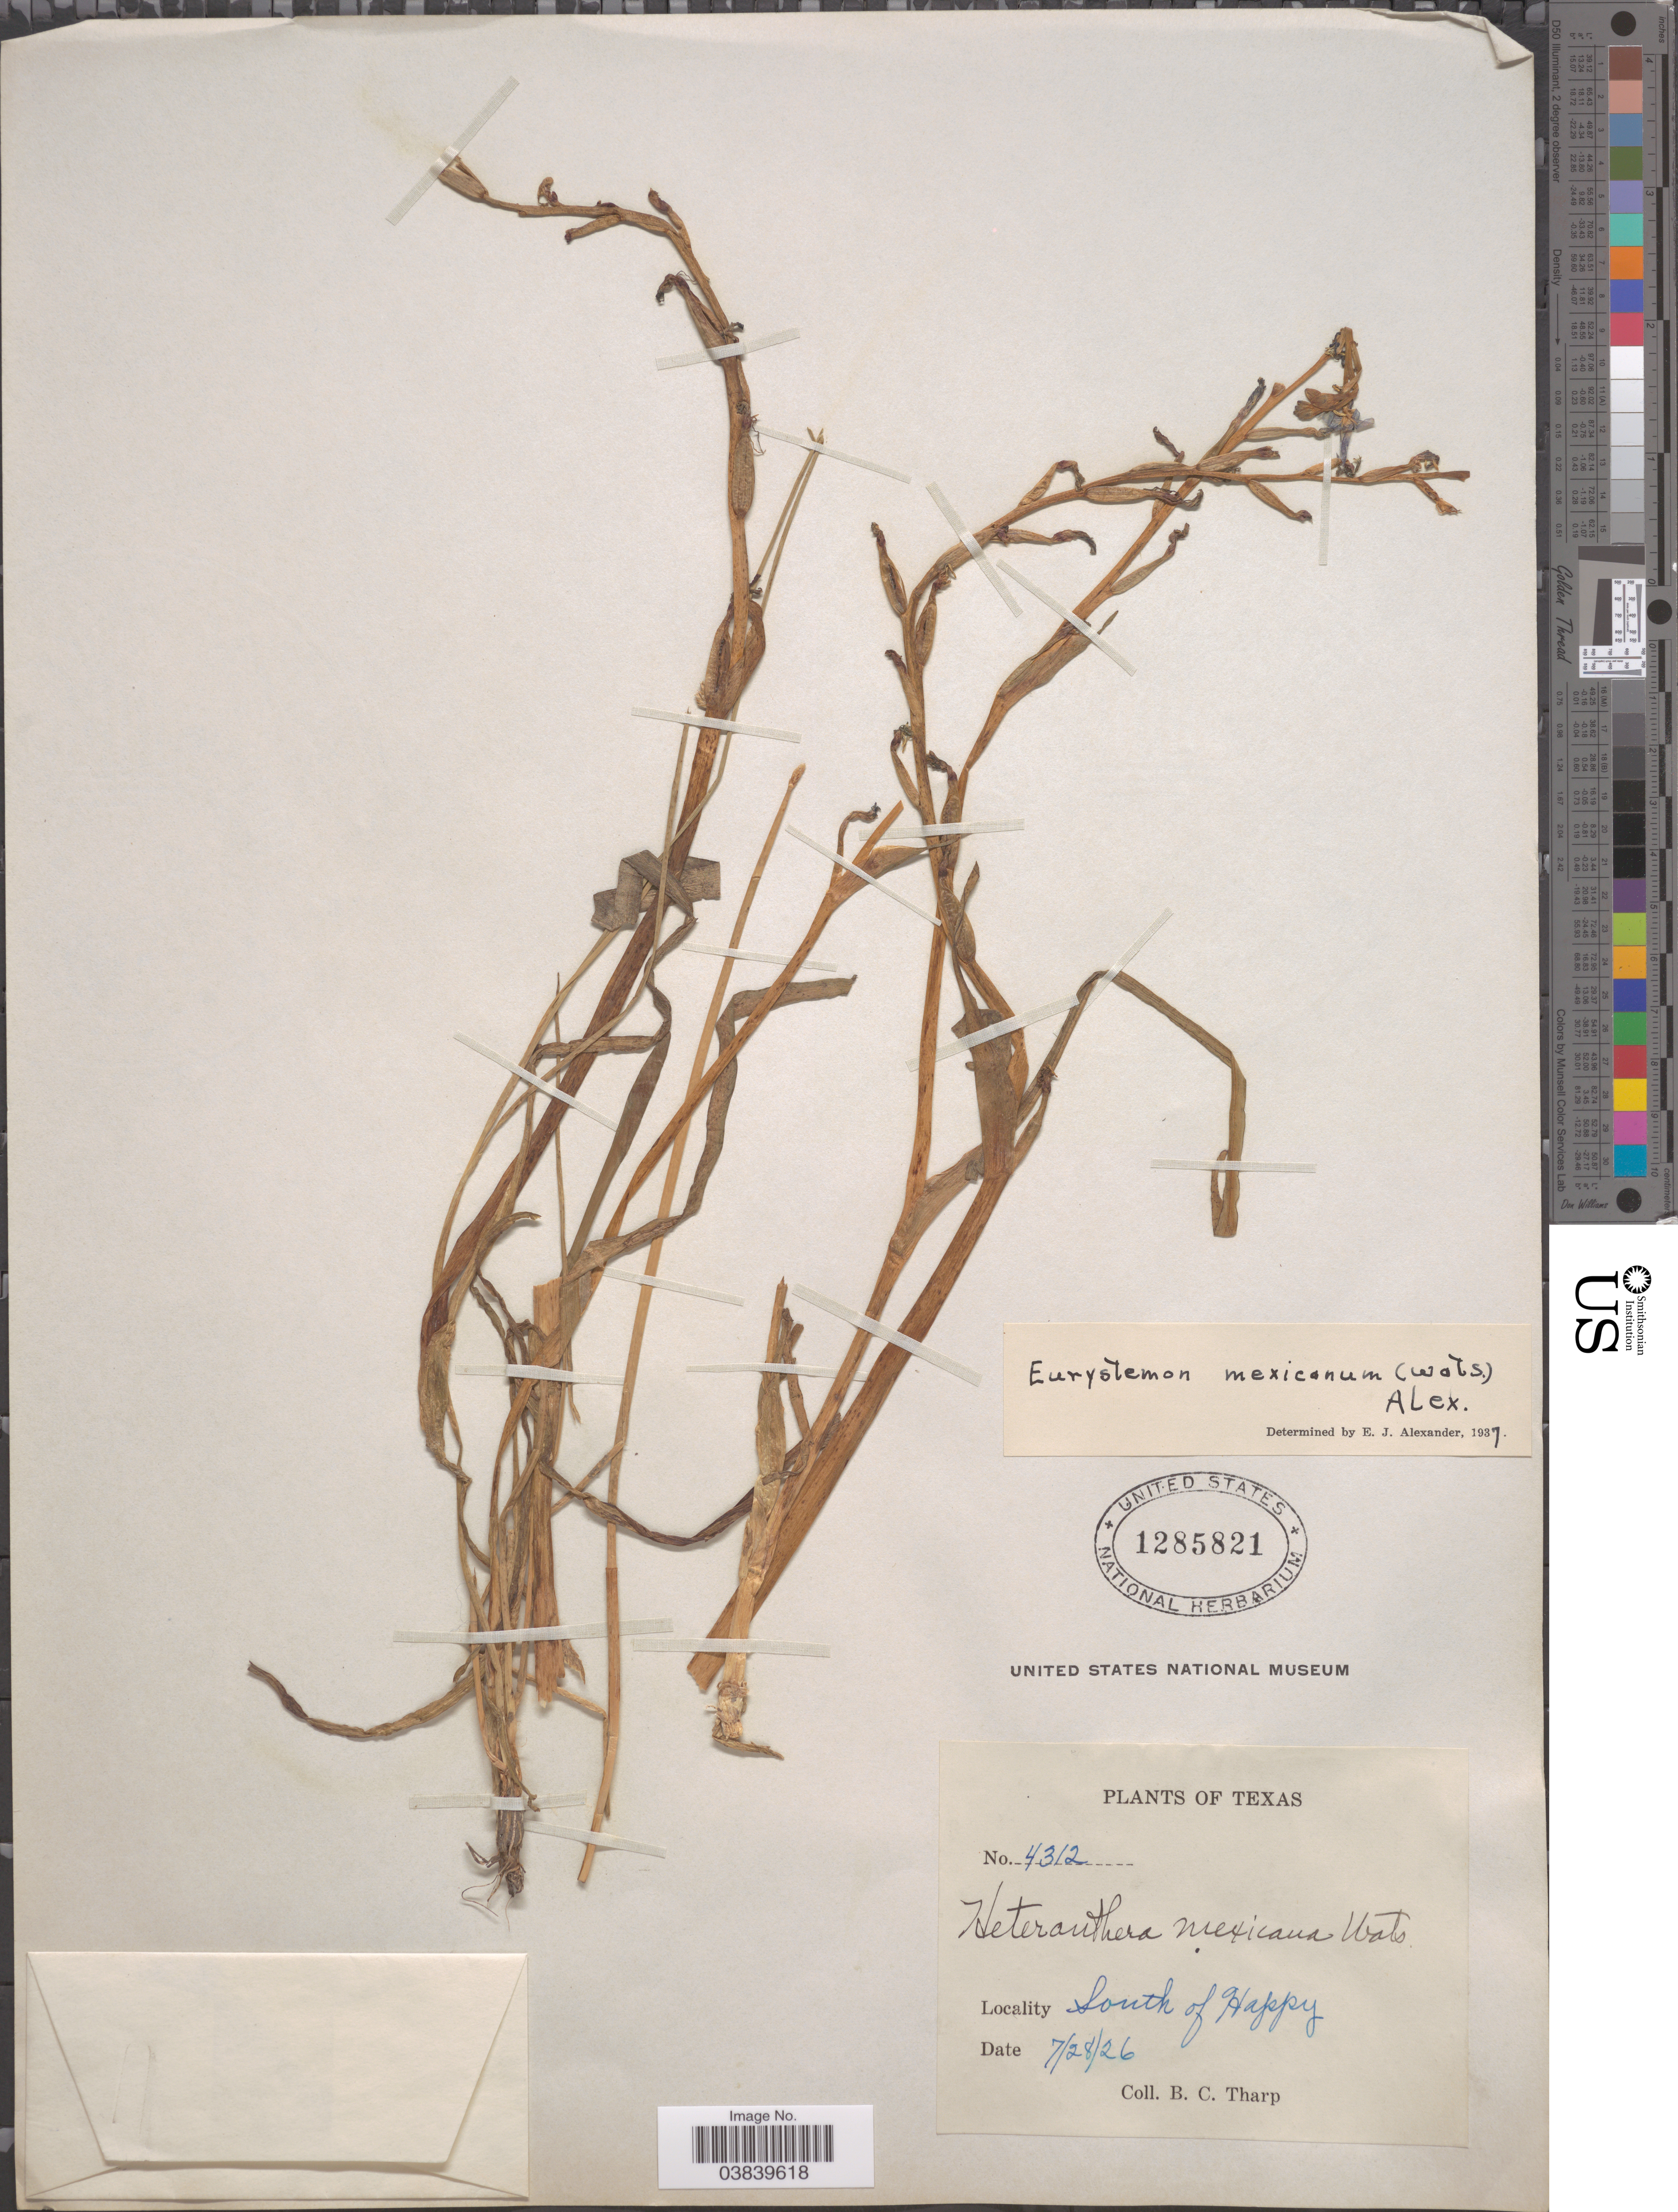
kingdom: Plantae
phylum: Tracheophyta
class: Liliopsida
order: Commelinales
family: Pontederiaceae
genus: Heteranthera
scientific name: Heteranthera mexicana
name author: S. Watson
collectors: B. C. Tharp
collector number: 4312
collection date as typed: Transcribed d/m/y: 28/7/26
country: United States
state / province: Texas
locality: South of Happy.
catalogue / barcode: US 1285821